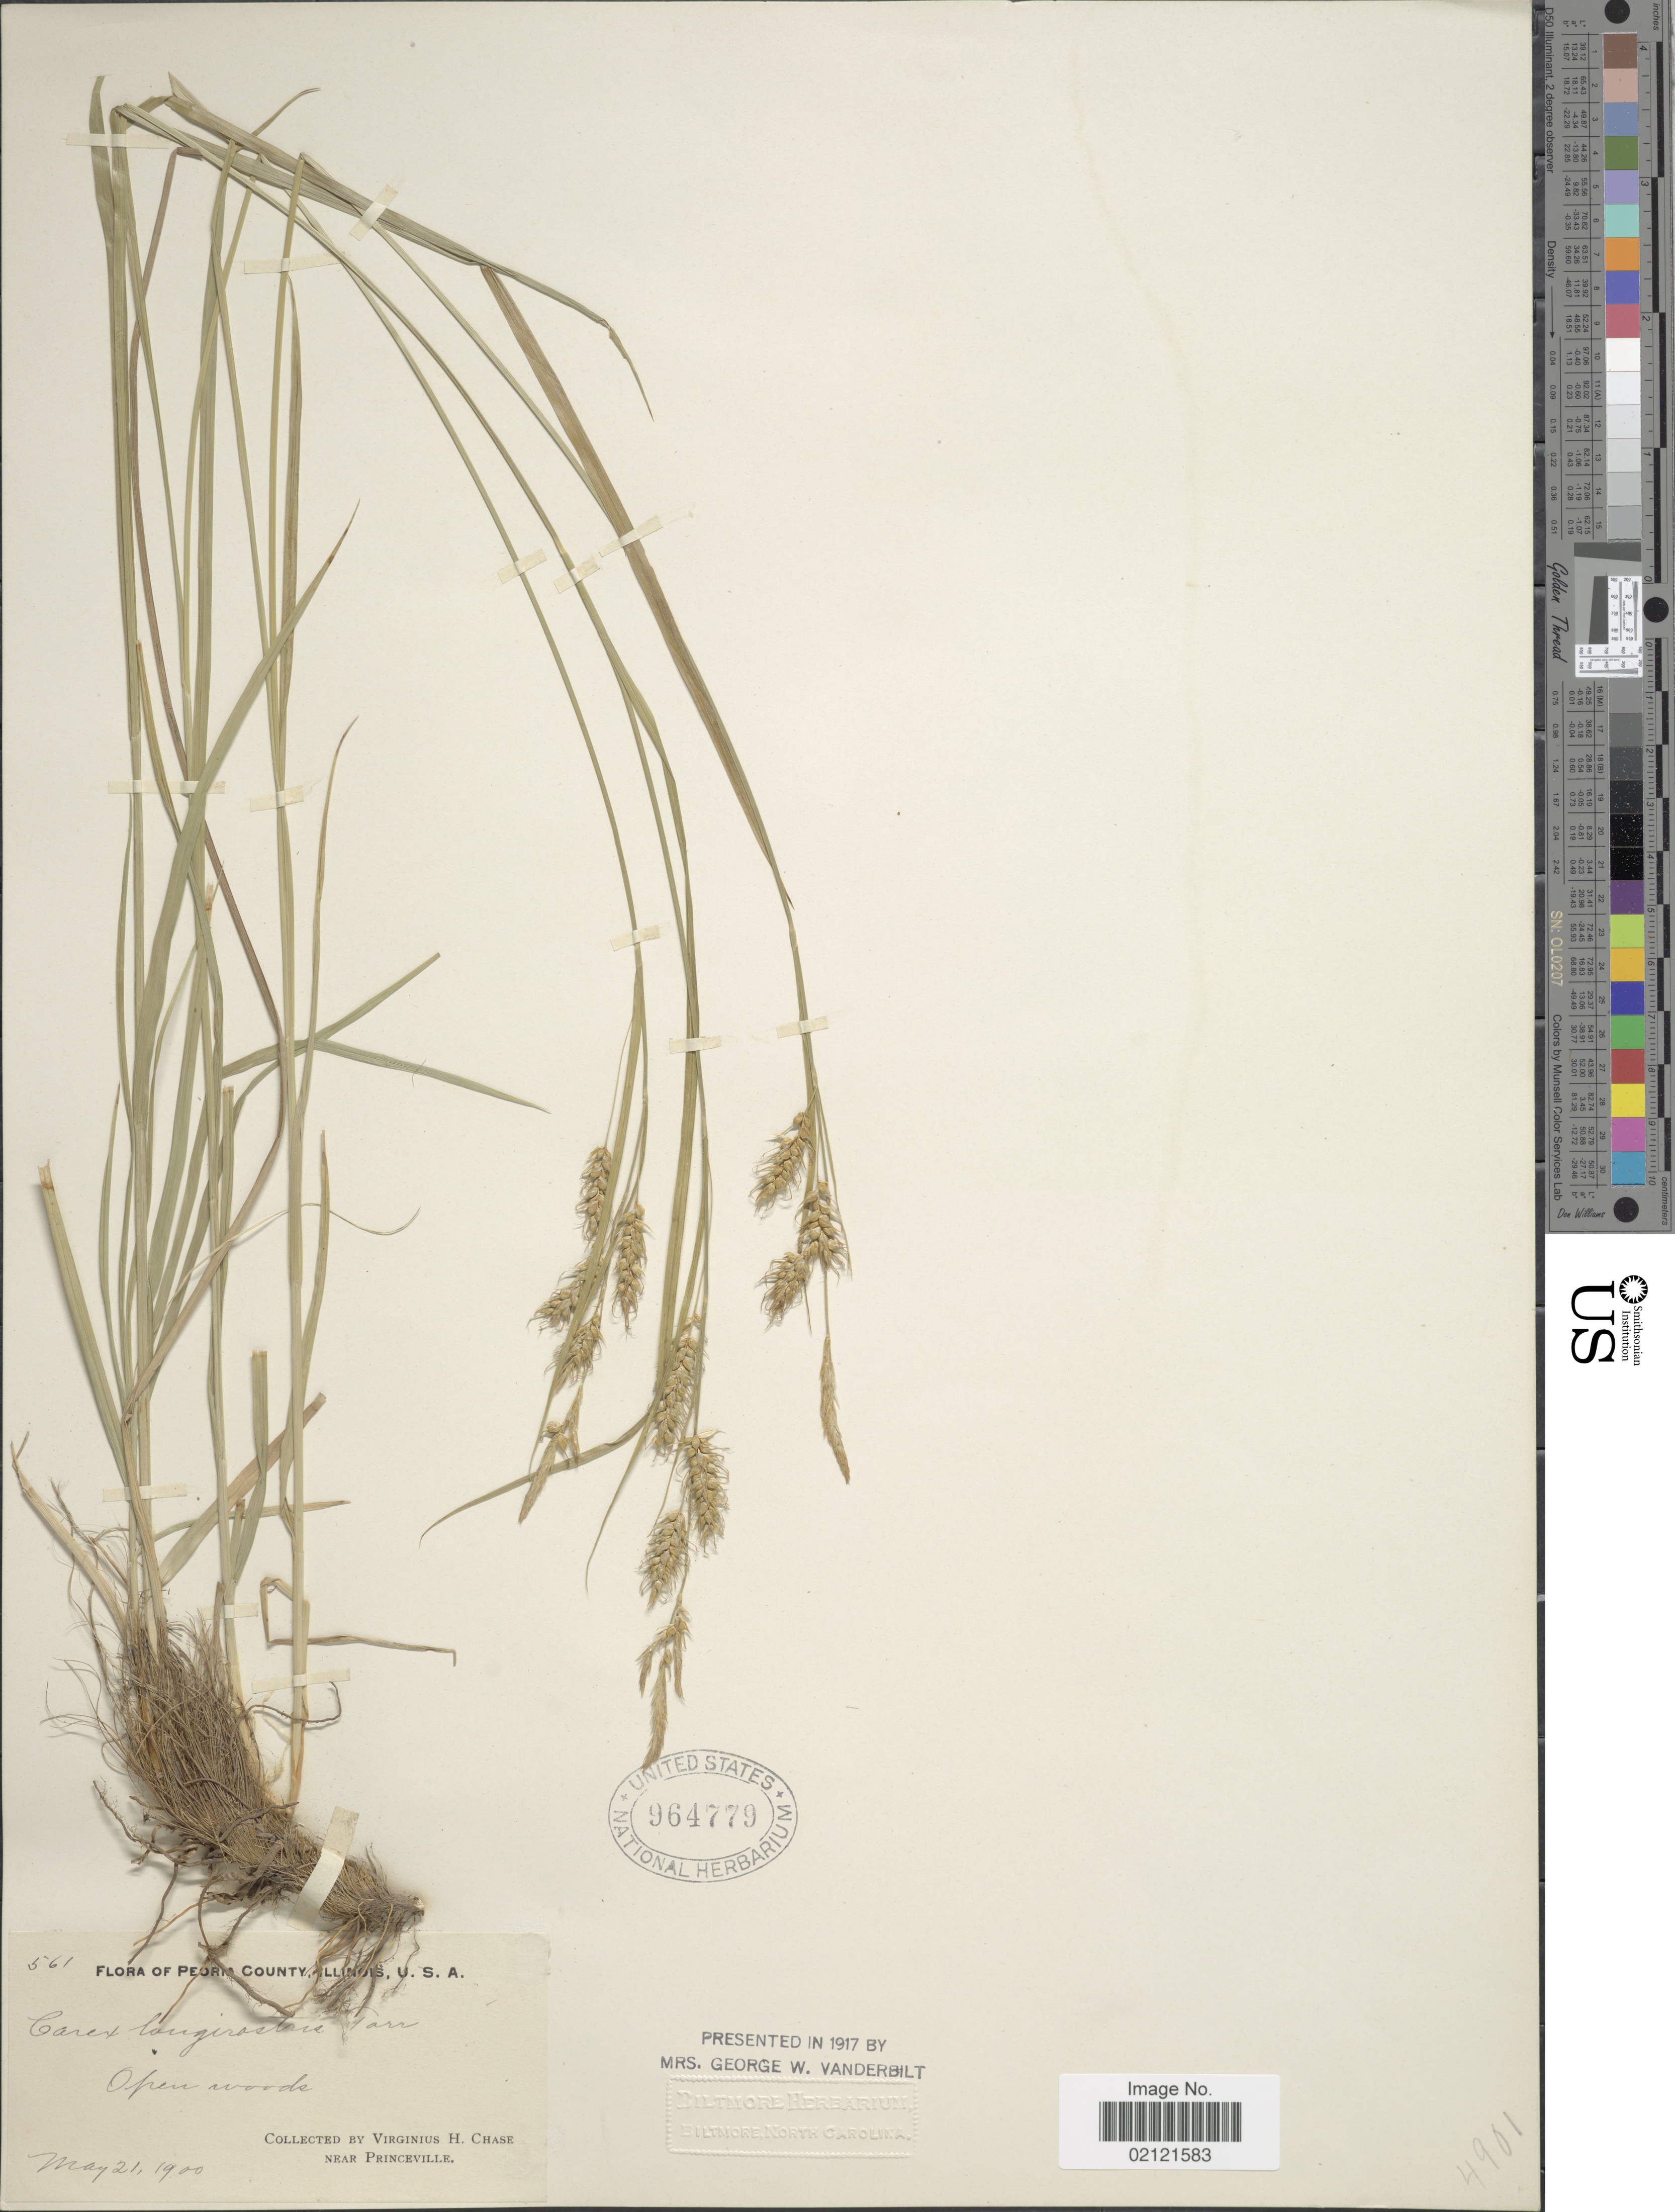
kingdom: Plantae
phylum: Tracheophyta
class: Liliopsida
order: Poales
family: Cyperaceae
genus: Carex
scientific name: Carex sprengelii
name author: Dewey ex Spreng.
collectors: V. H. Chase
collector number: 561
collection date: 1900-05-21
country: United States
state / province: Illinois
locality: Peoria County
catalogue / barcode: US 964779